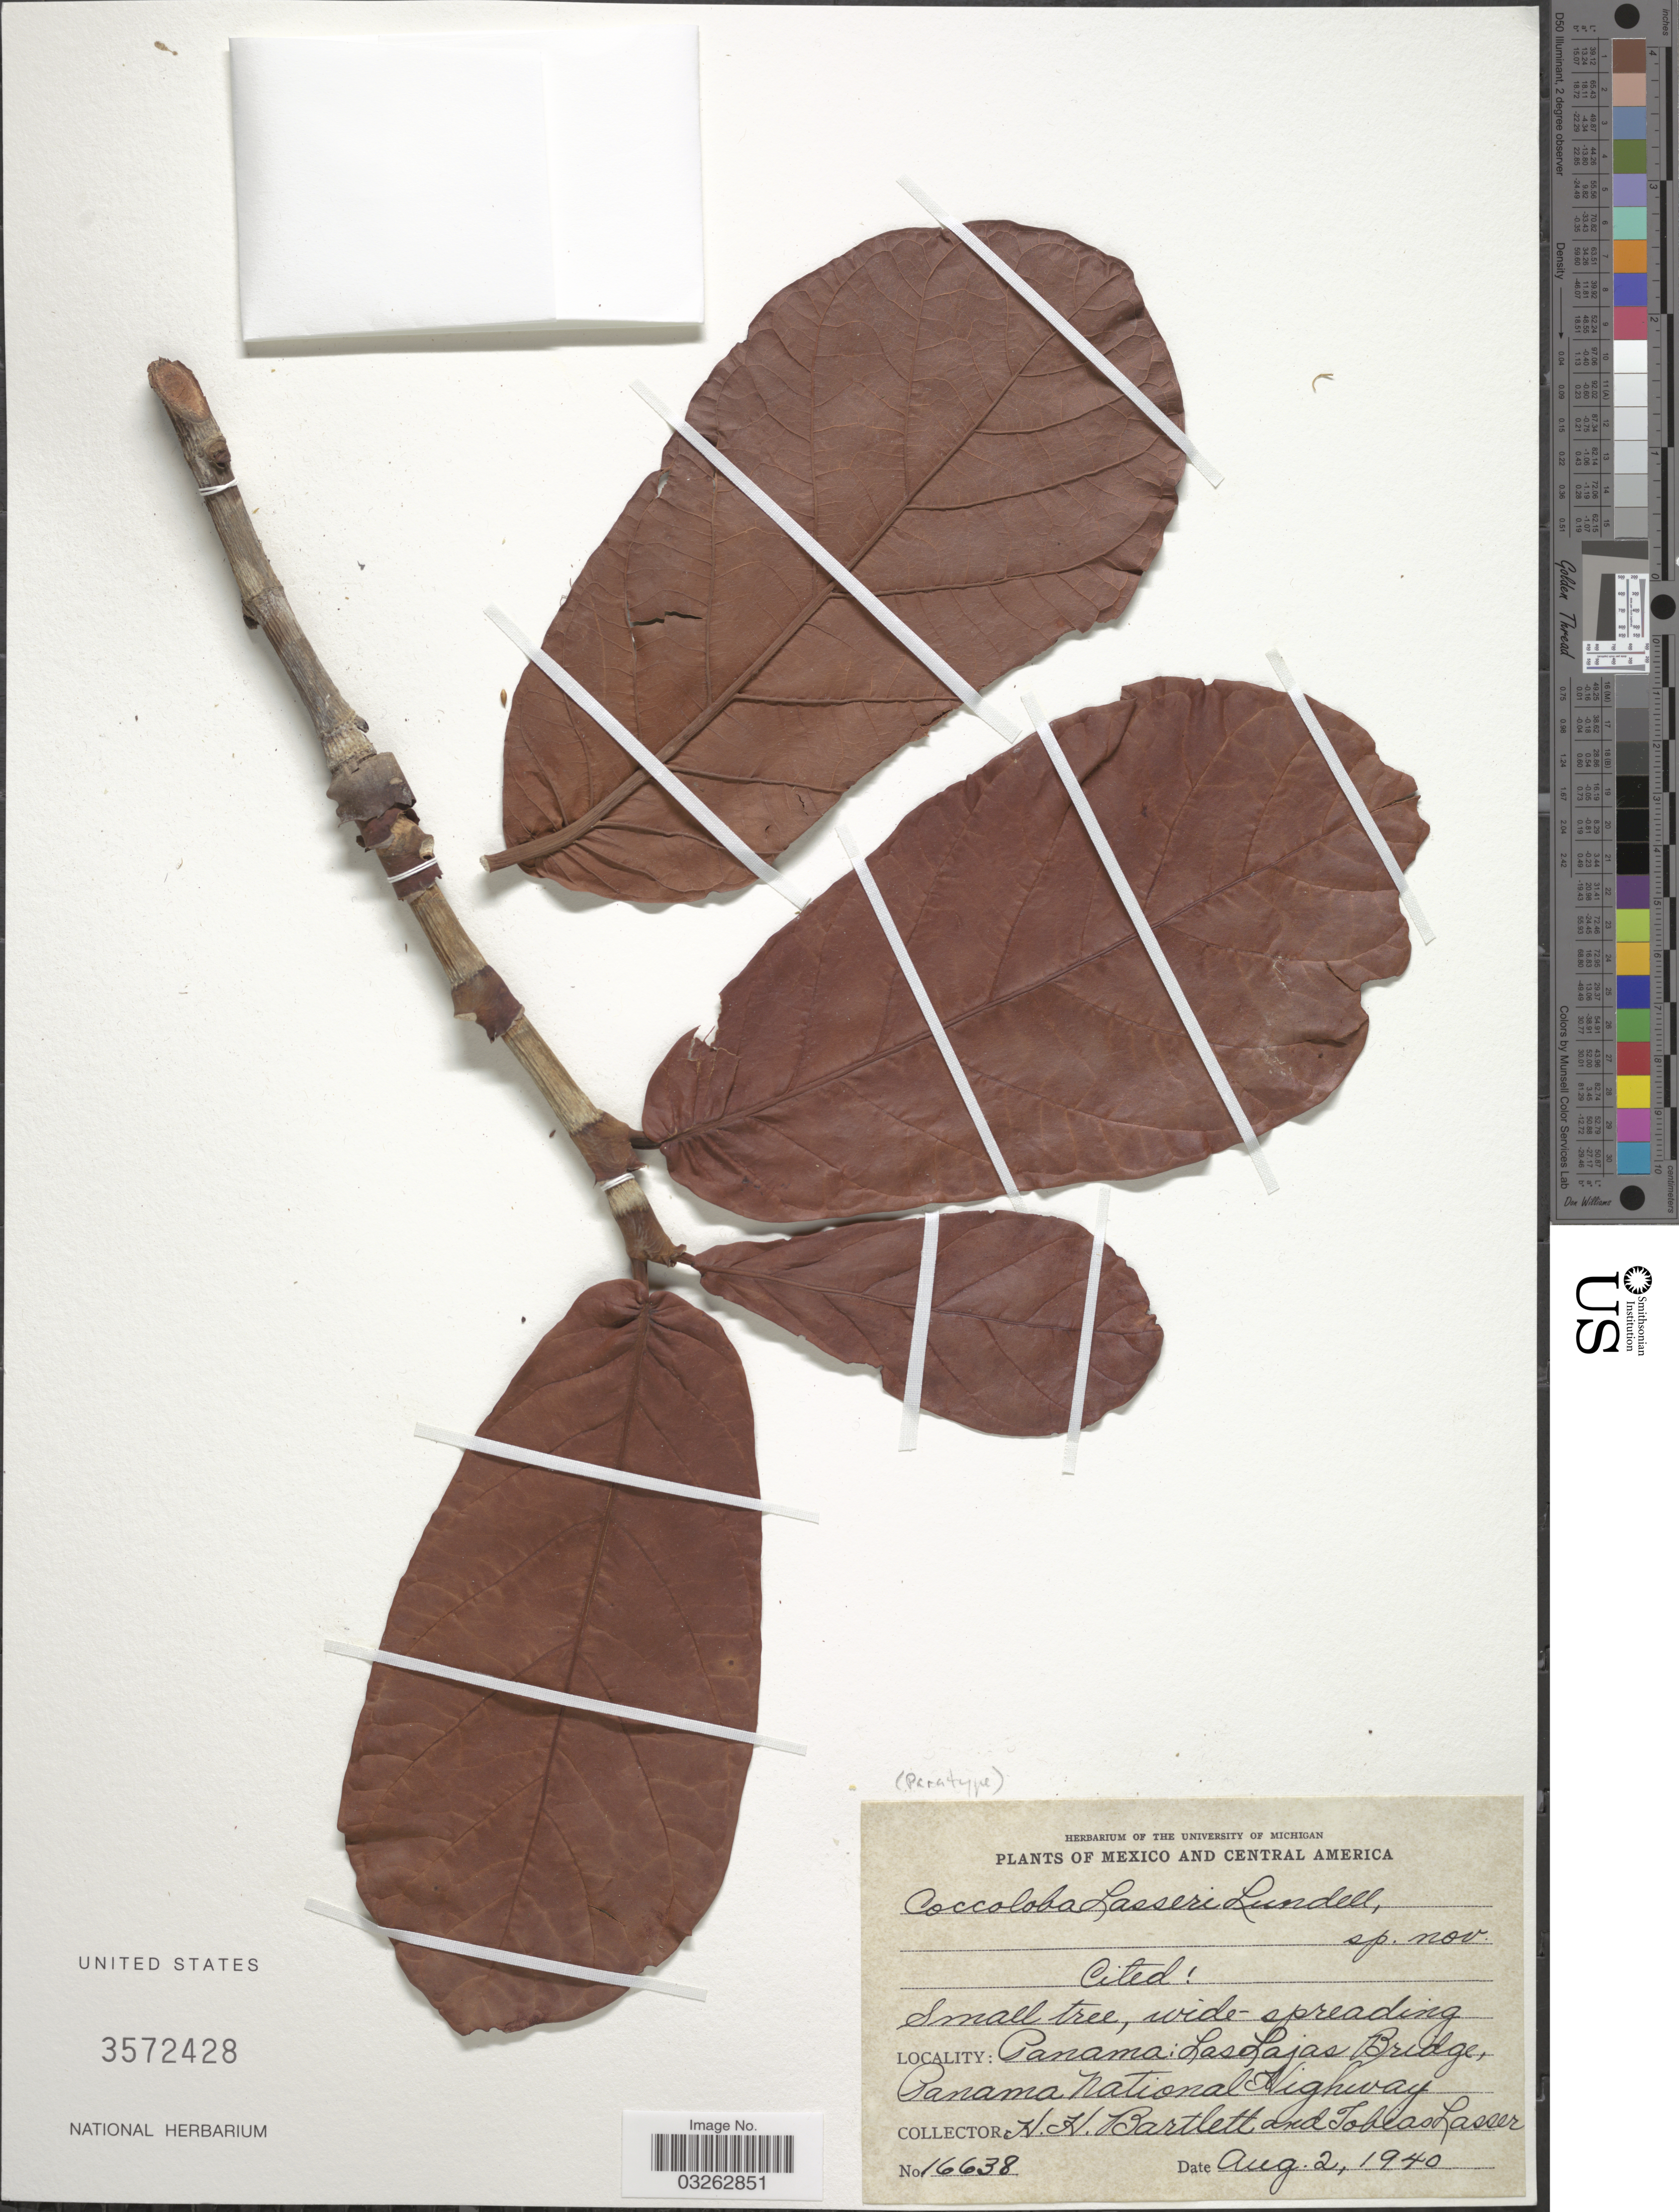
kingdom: Plantae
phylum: Tracheophyta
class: Magnoliopsida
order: Caryophyllales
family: Polygonaceae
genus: Coccoloba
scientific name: Coccoloba lasseri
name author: Lundell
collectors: H. H. Bartlett & T. Lasser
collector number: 16638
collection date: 1940-08-02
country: Panama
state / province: Panamá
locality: Las Lajas Bridge, Panama National Highway.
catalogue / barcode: US 3572428